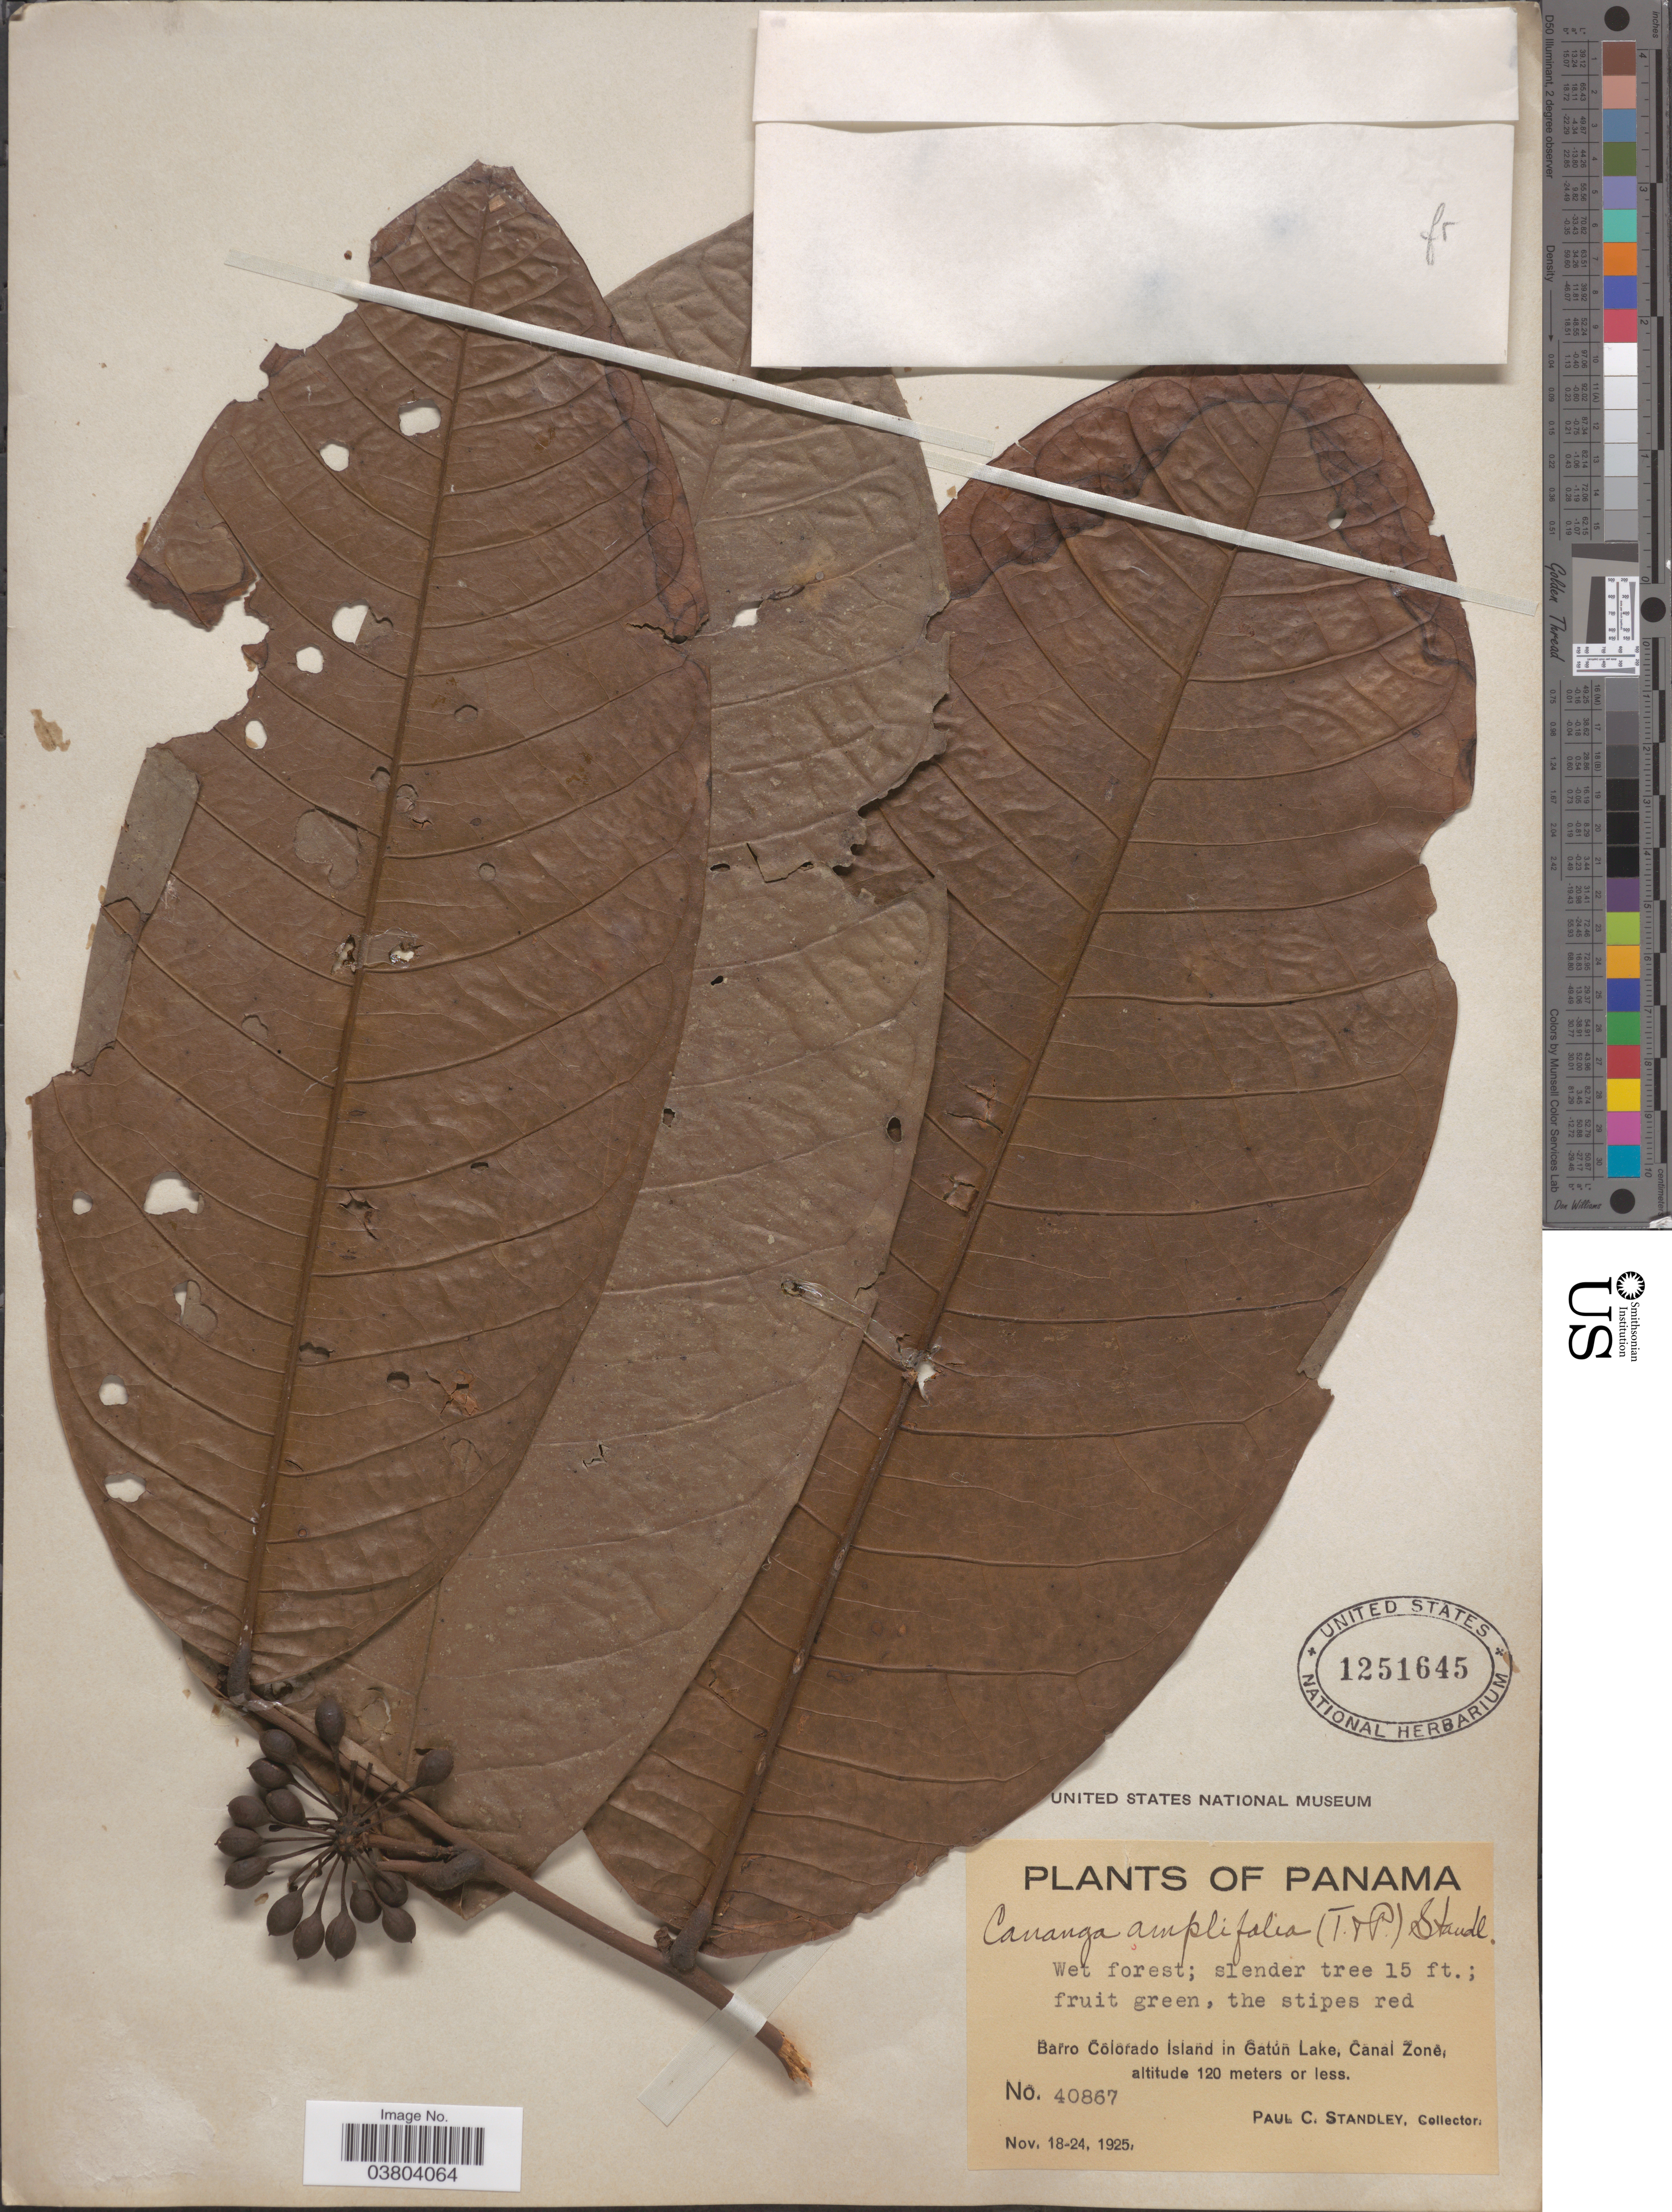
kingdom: Plantae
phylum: Tracheophyta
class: Magnoliopsida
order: Magnoliales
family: Annonaceae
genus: Cananga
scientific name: Cananga amplifolia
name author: (T. P.) Standl.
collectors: P. C. Standley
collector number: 40867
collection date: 1925-11-18/1925-11-24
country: Panama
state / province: Panamá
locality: Barro Colorado Island in Gatún Lake, Canal Zone.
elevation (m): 120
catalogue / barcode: US 1251645